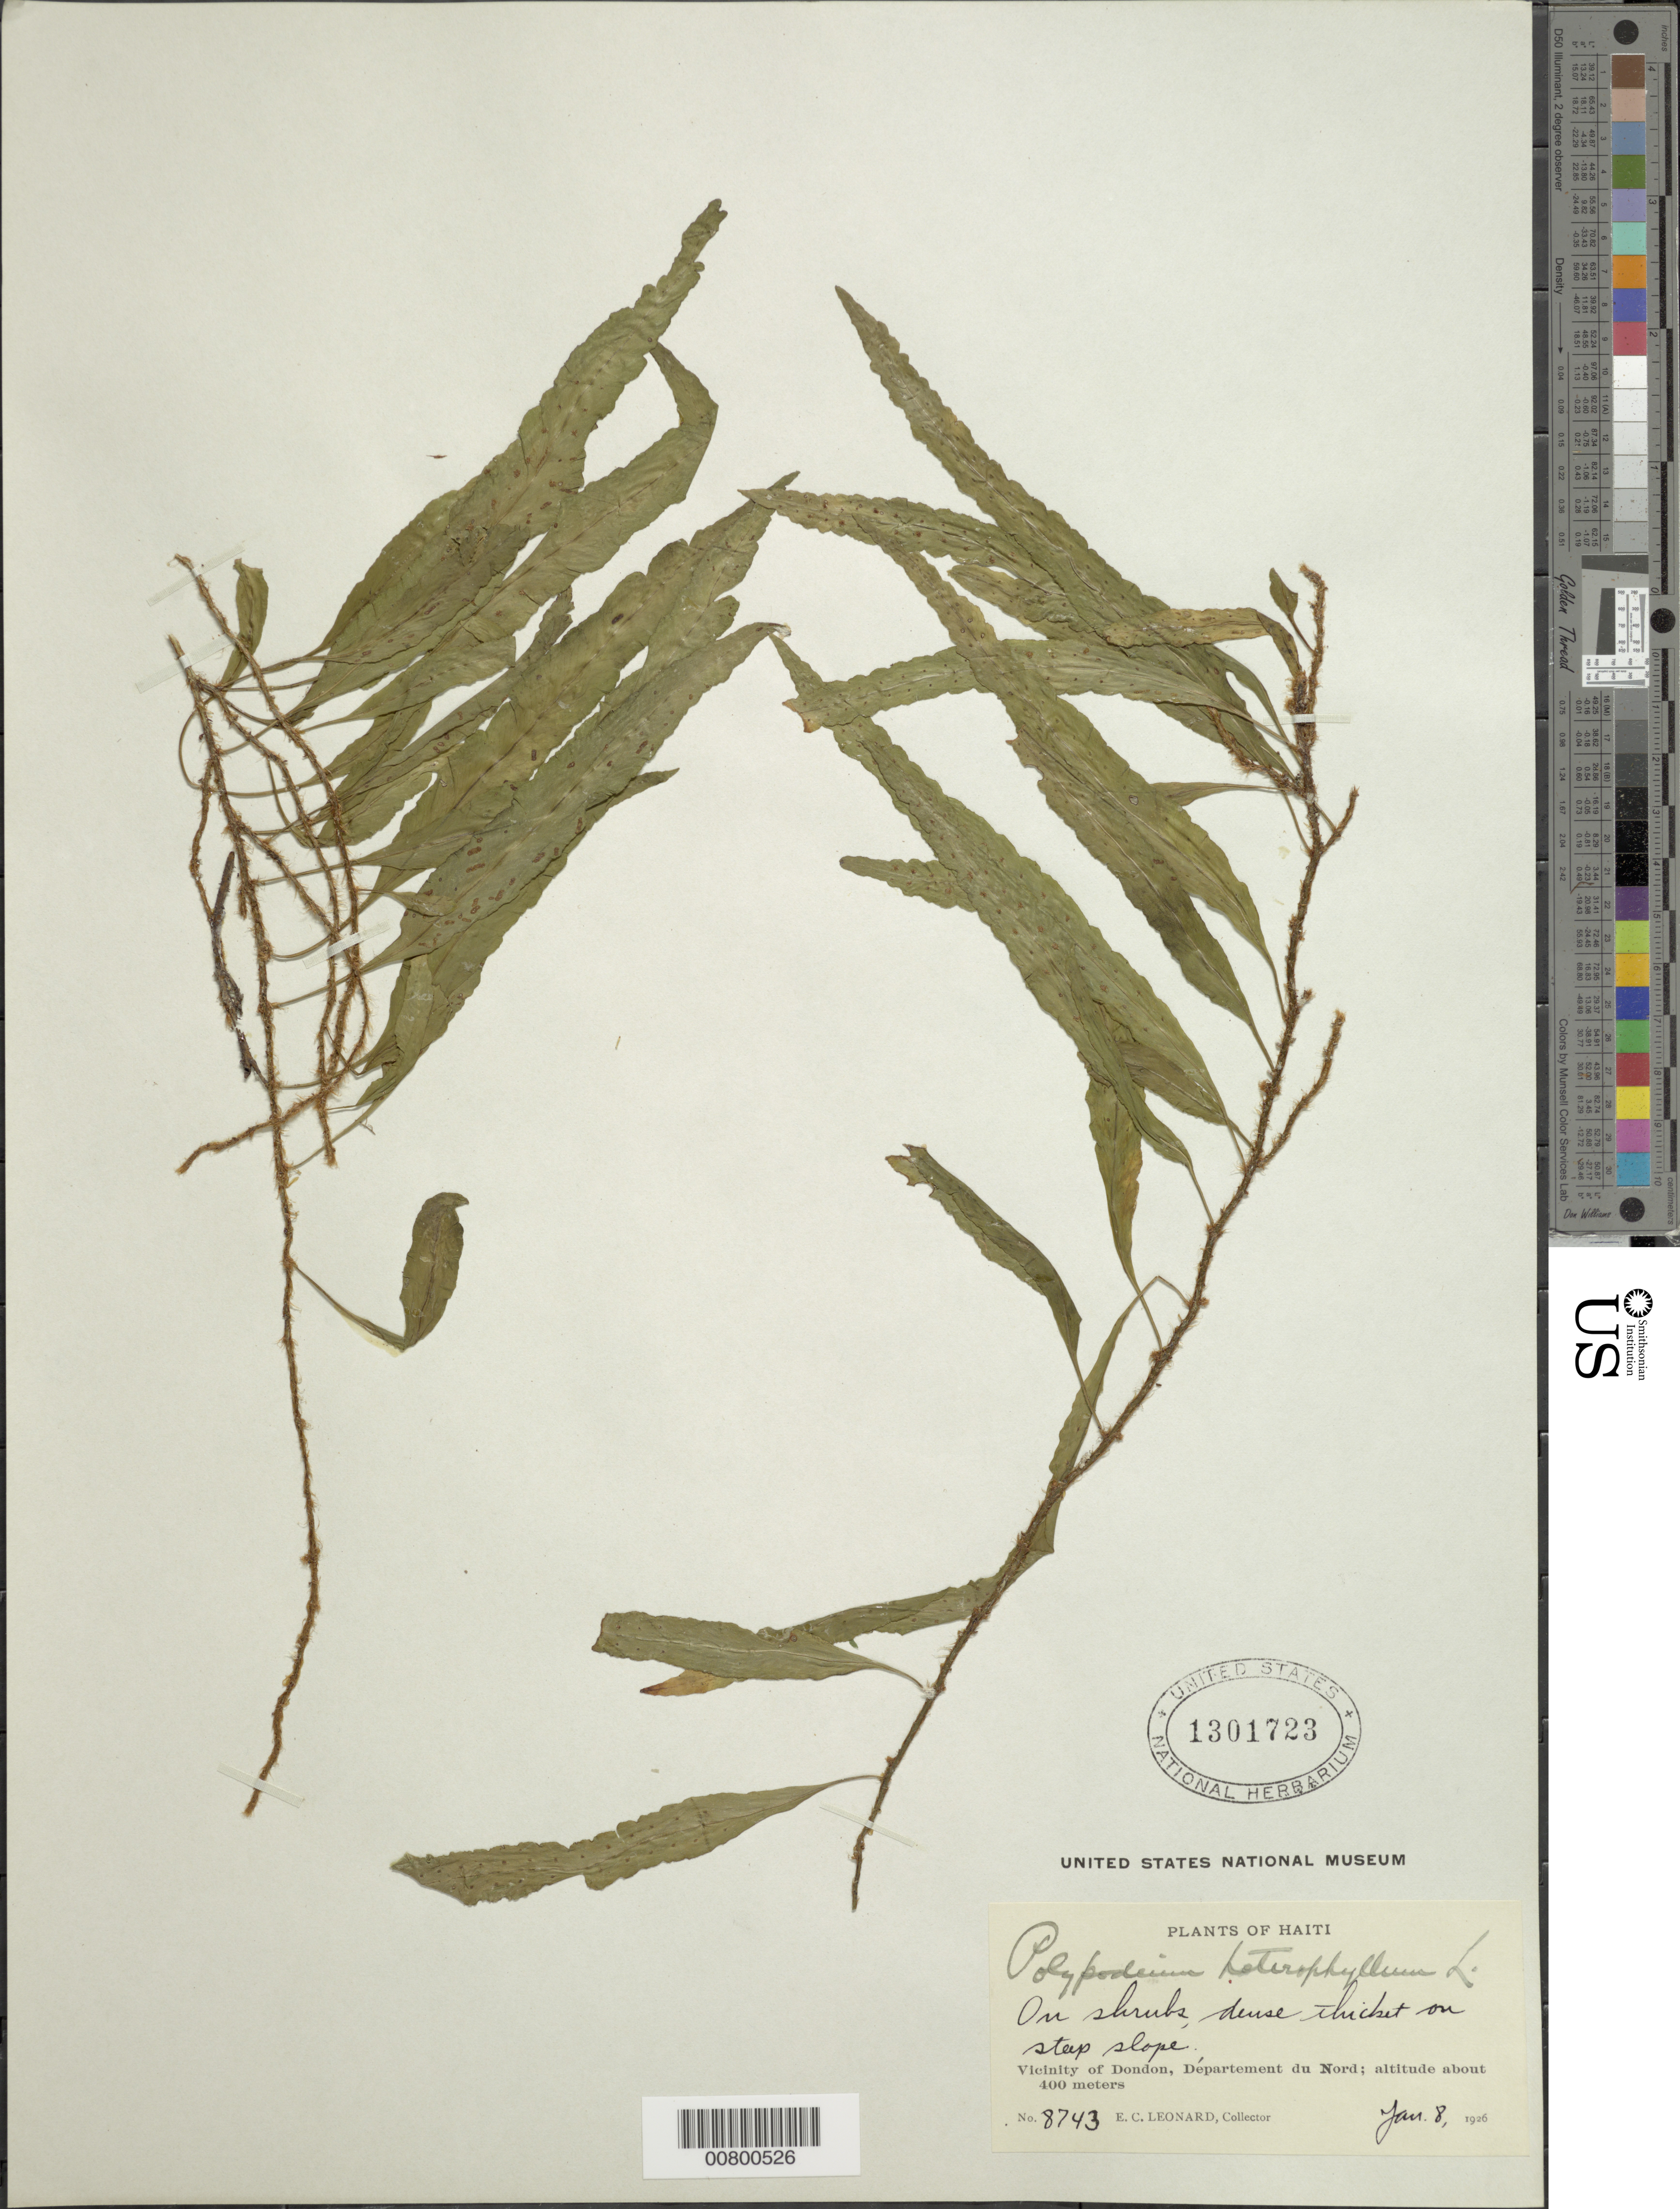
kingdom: Plantae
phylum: Tracheophyta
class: Polypodiopsida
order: Polypodiales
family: Polypodiaceae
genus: Microgramma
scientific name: Microgramma heterophylla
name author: (L.) Wherry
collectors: E. C. Leonard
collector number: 8743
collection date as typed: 08 Jan 1926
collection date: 1926-01-08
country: Haiti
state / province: Nord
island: Hispaniola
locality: Dondon vicinity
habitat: Dense thicket on steep slope; on shrubs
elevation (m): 400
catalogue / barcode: US 1301723